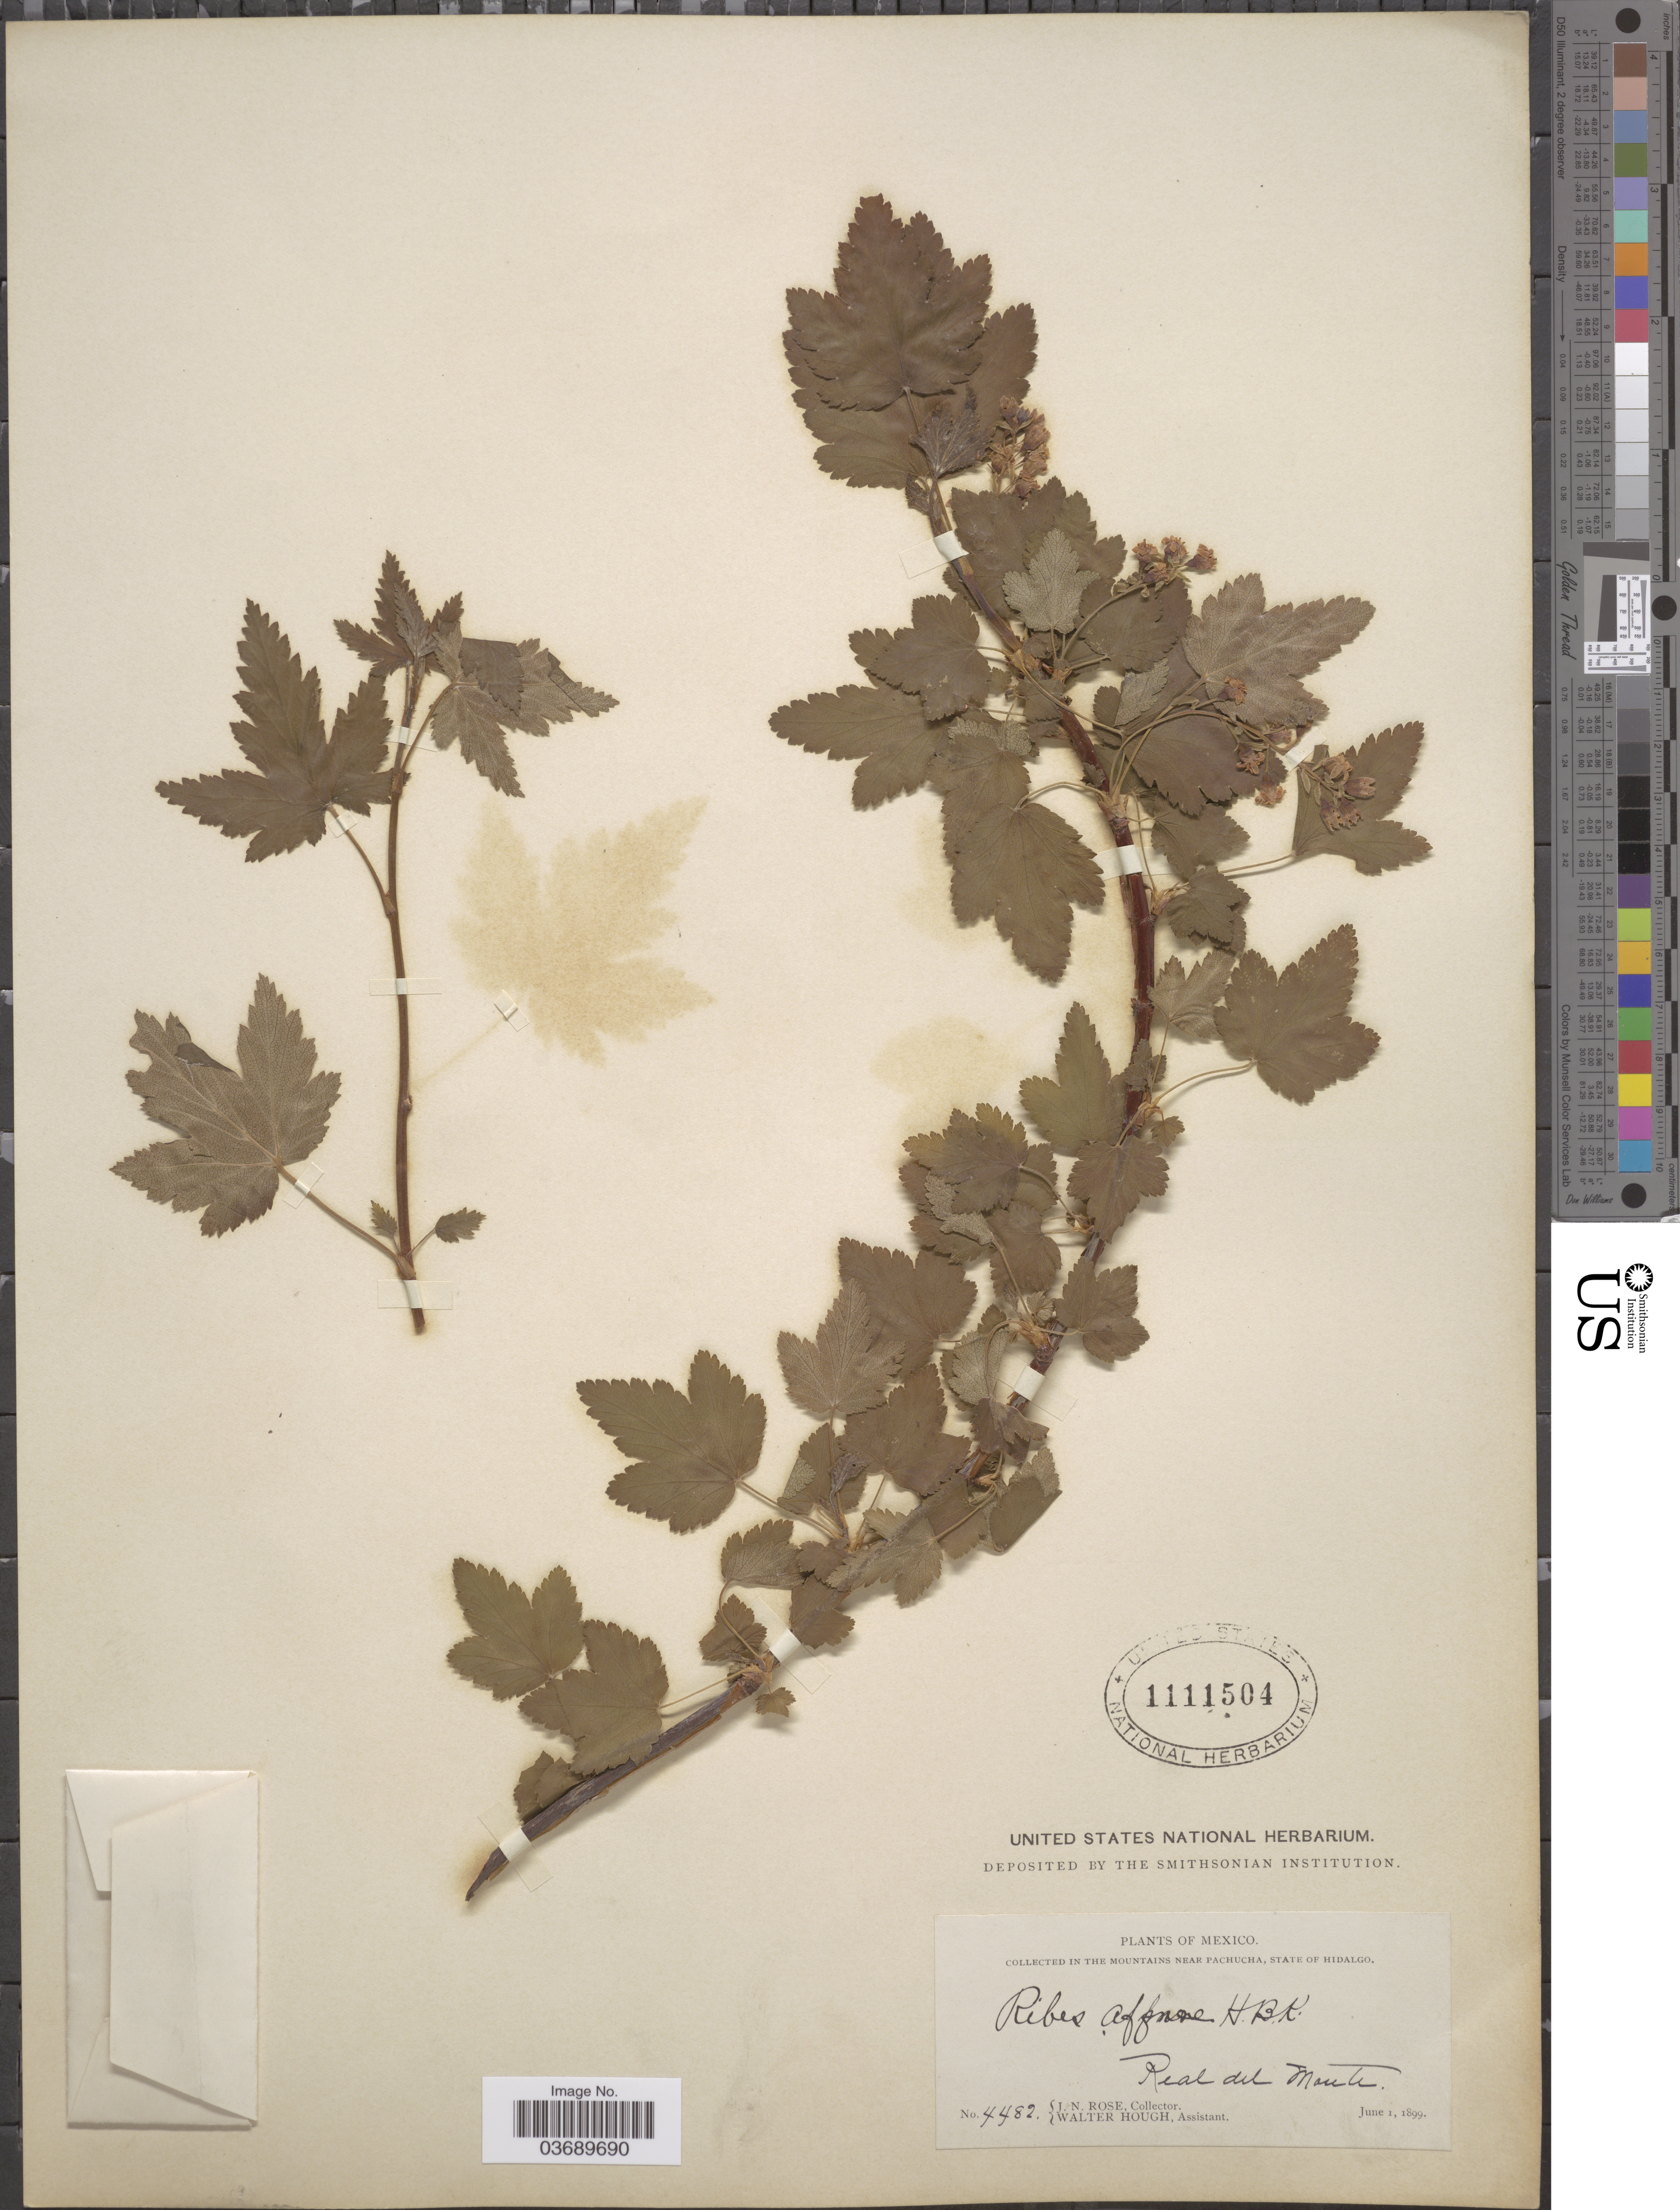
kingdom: Plantae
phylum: Tracheophyta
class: Magnoliopsida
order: Saxifragales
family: Grossulariaceae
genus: Ribes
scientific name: Ribes affine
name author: Kunth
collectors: J. N. Rose & W. Hough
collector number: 4482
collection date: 1899-06-01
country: Mexico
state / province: Hidalgo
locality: The mountains near Pachucha, State of Hidalgo. Real del Monte.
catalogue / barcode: US 1111504